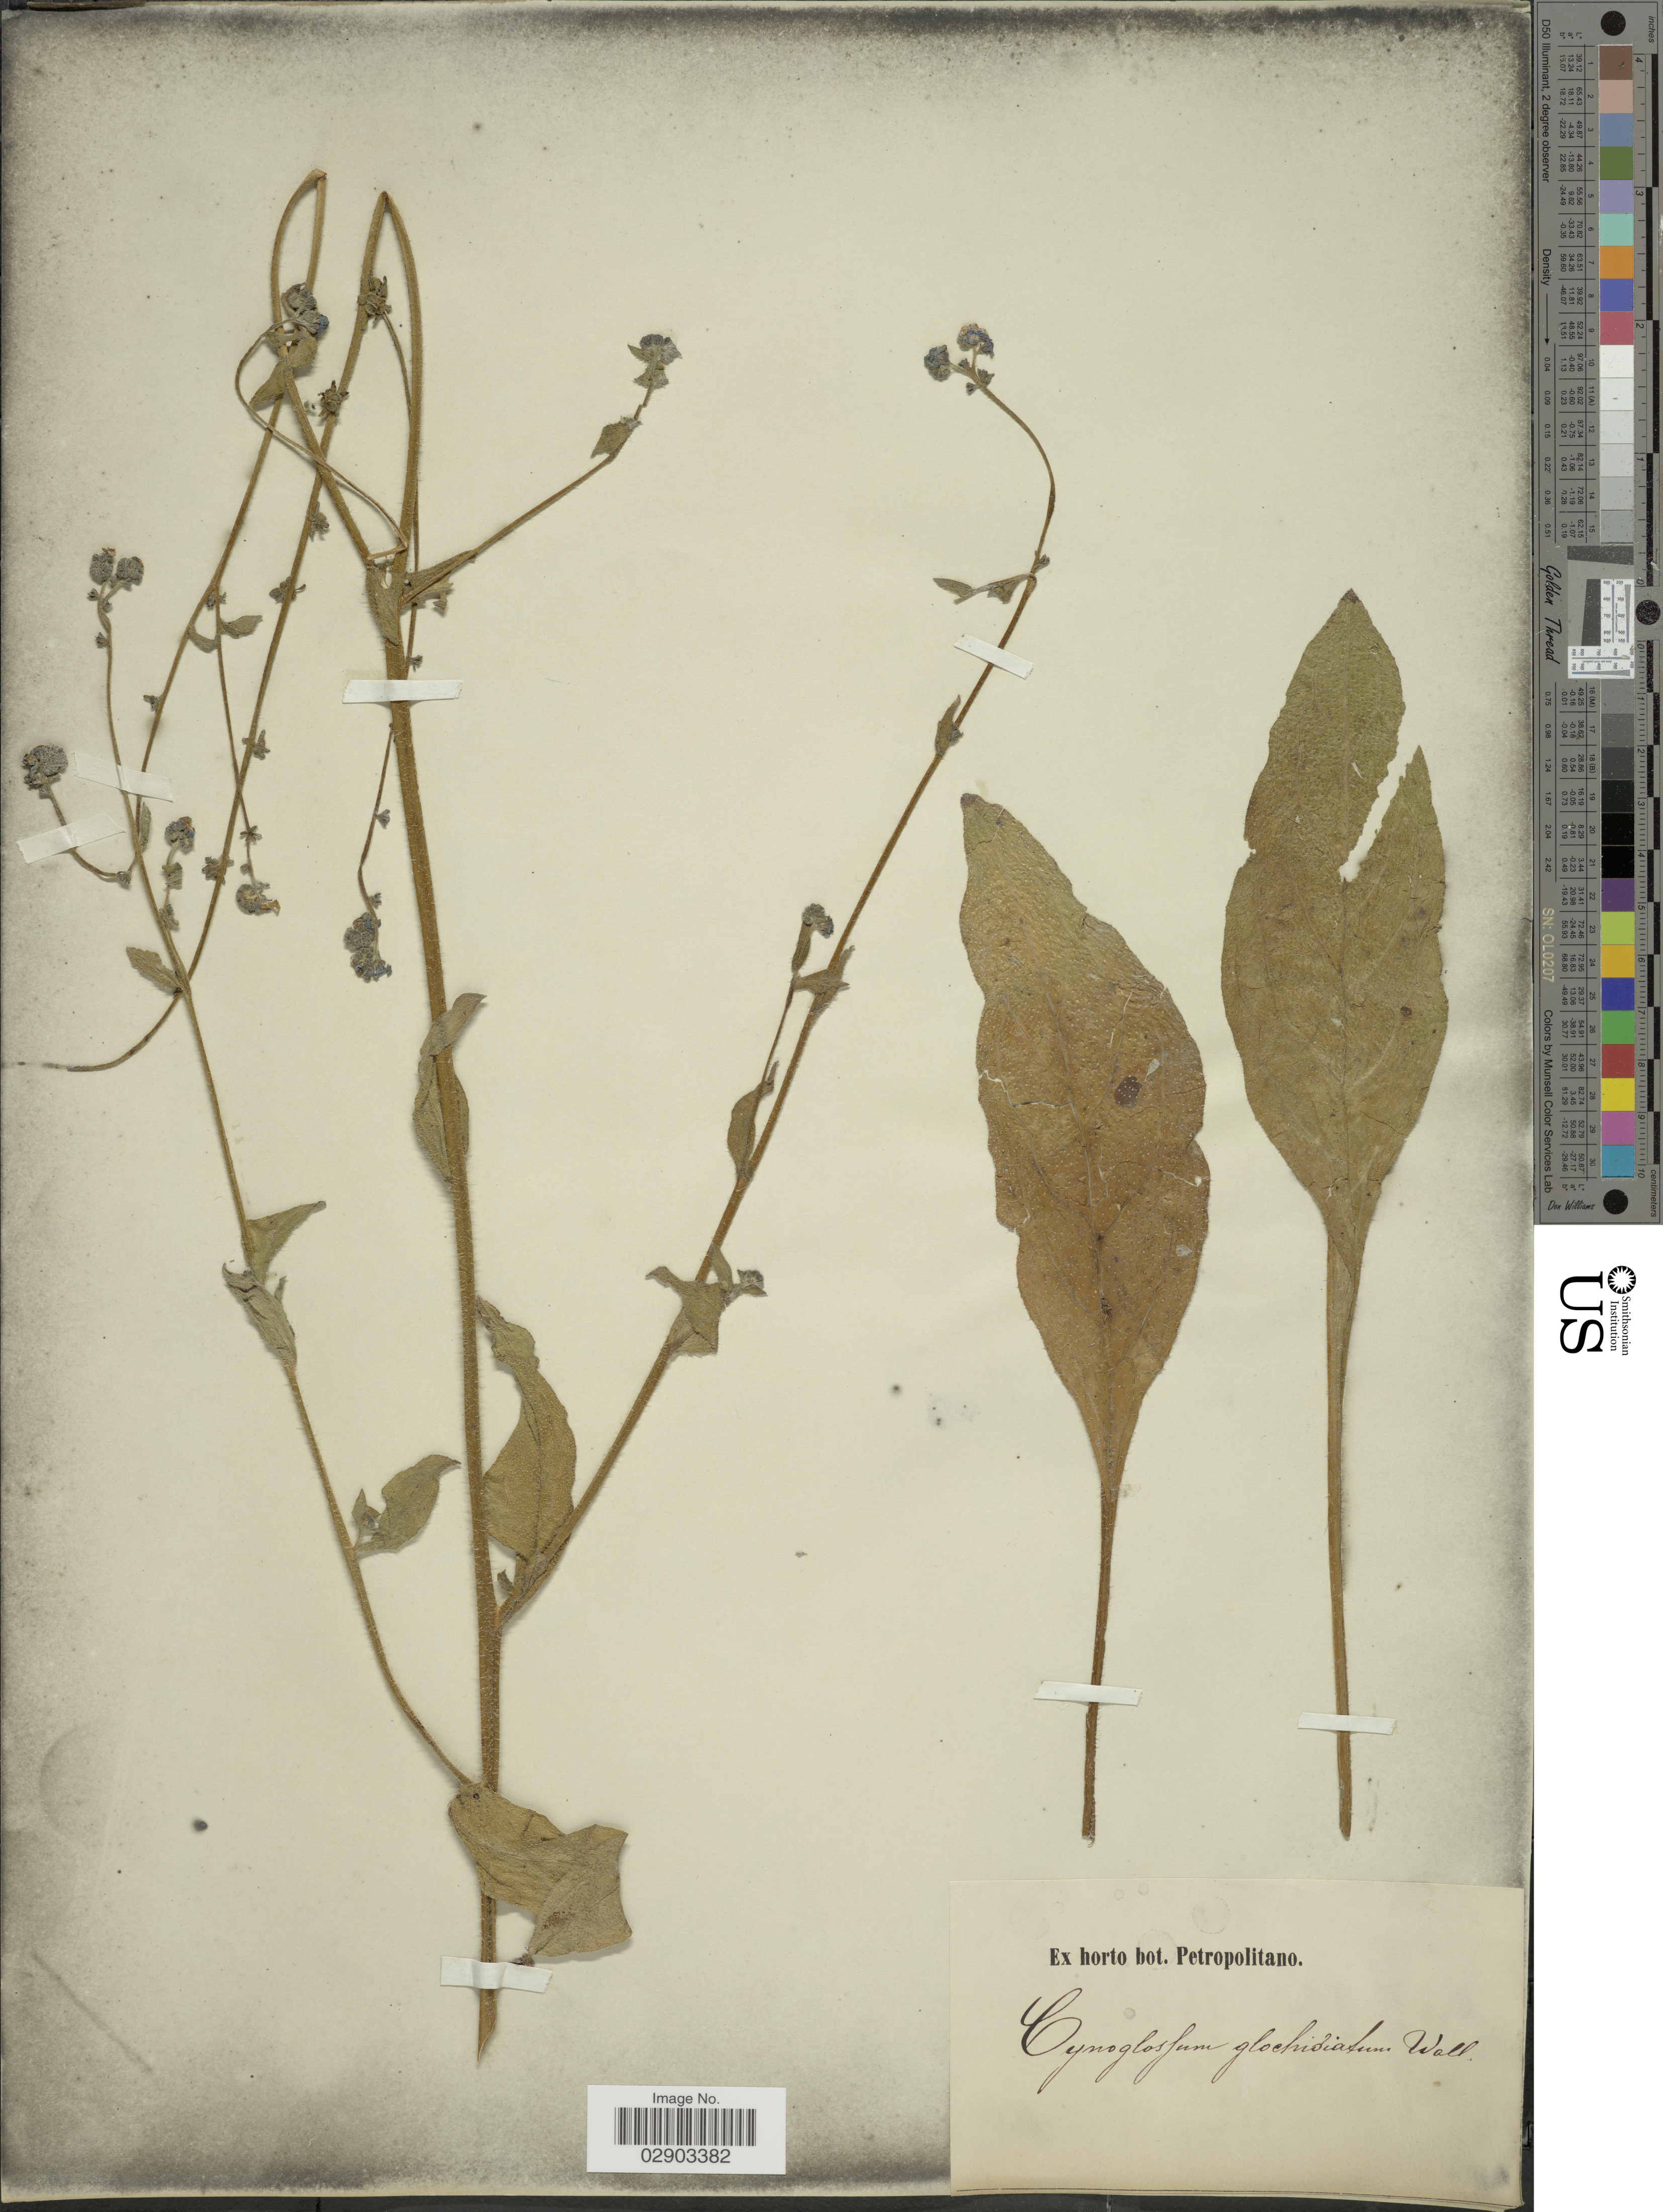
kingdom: Plantae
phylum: Tracheophyta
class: Magnoliopsida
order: Boraginales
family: Boraginaceae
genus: Cynoglossum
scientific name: Cynoglossum glochidiatum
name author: Wall. ex Benth.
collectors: ex Horto Bot. Petropolitano